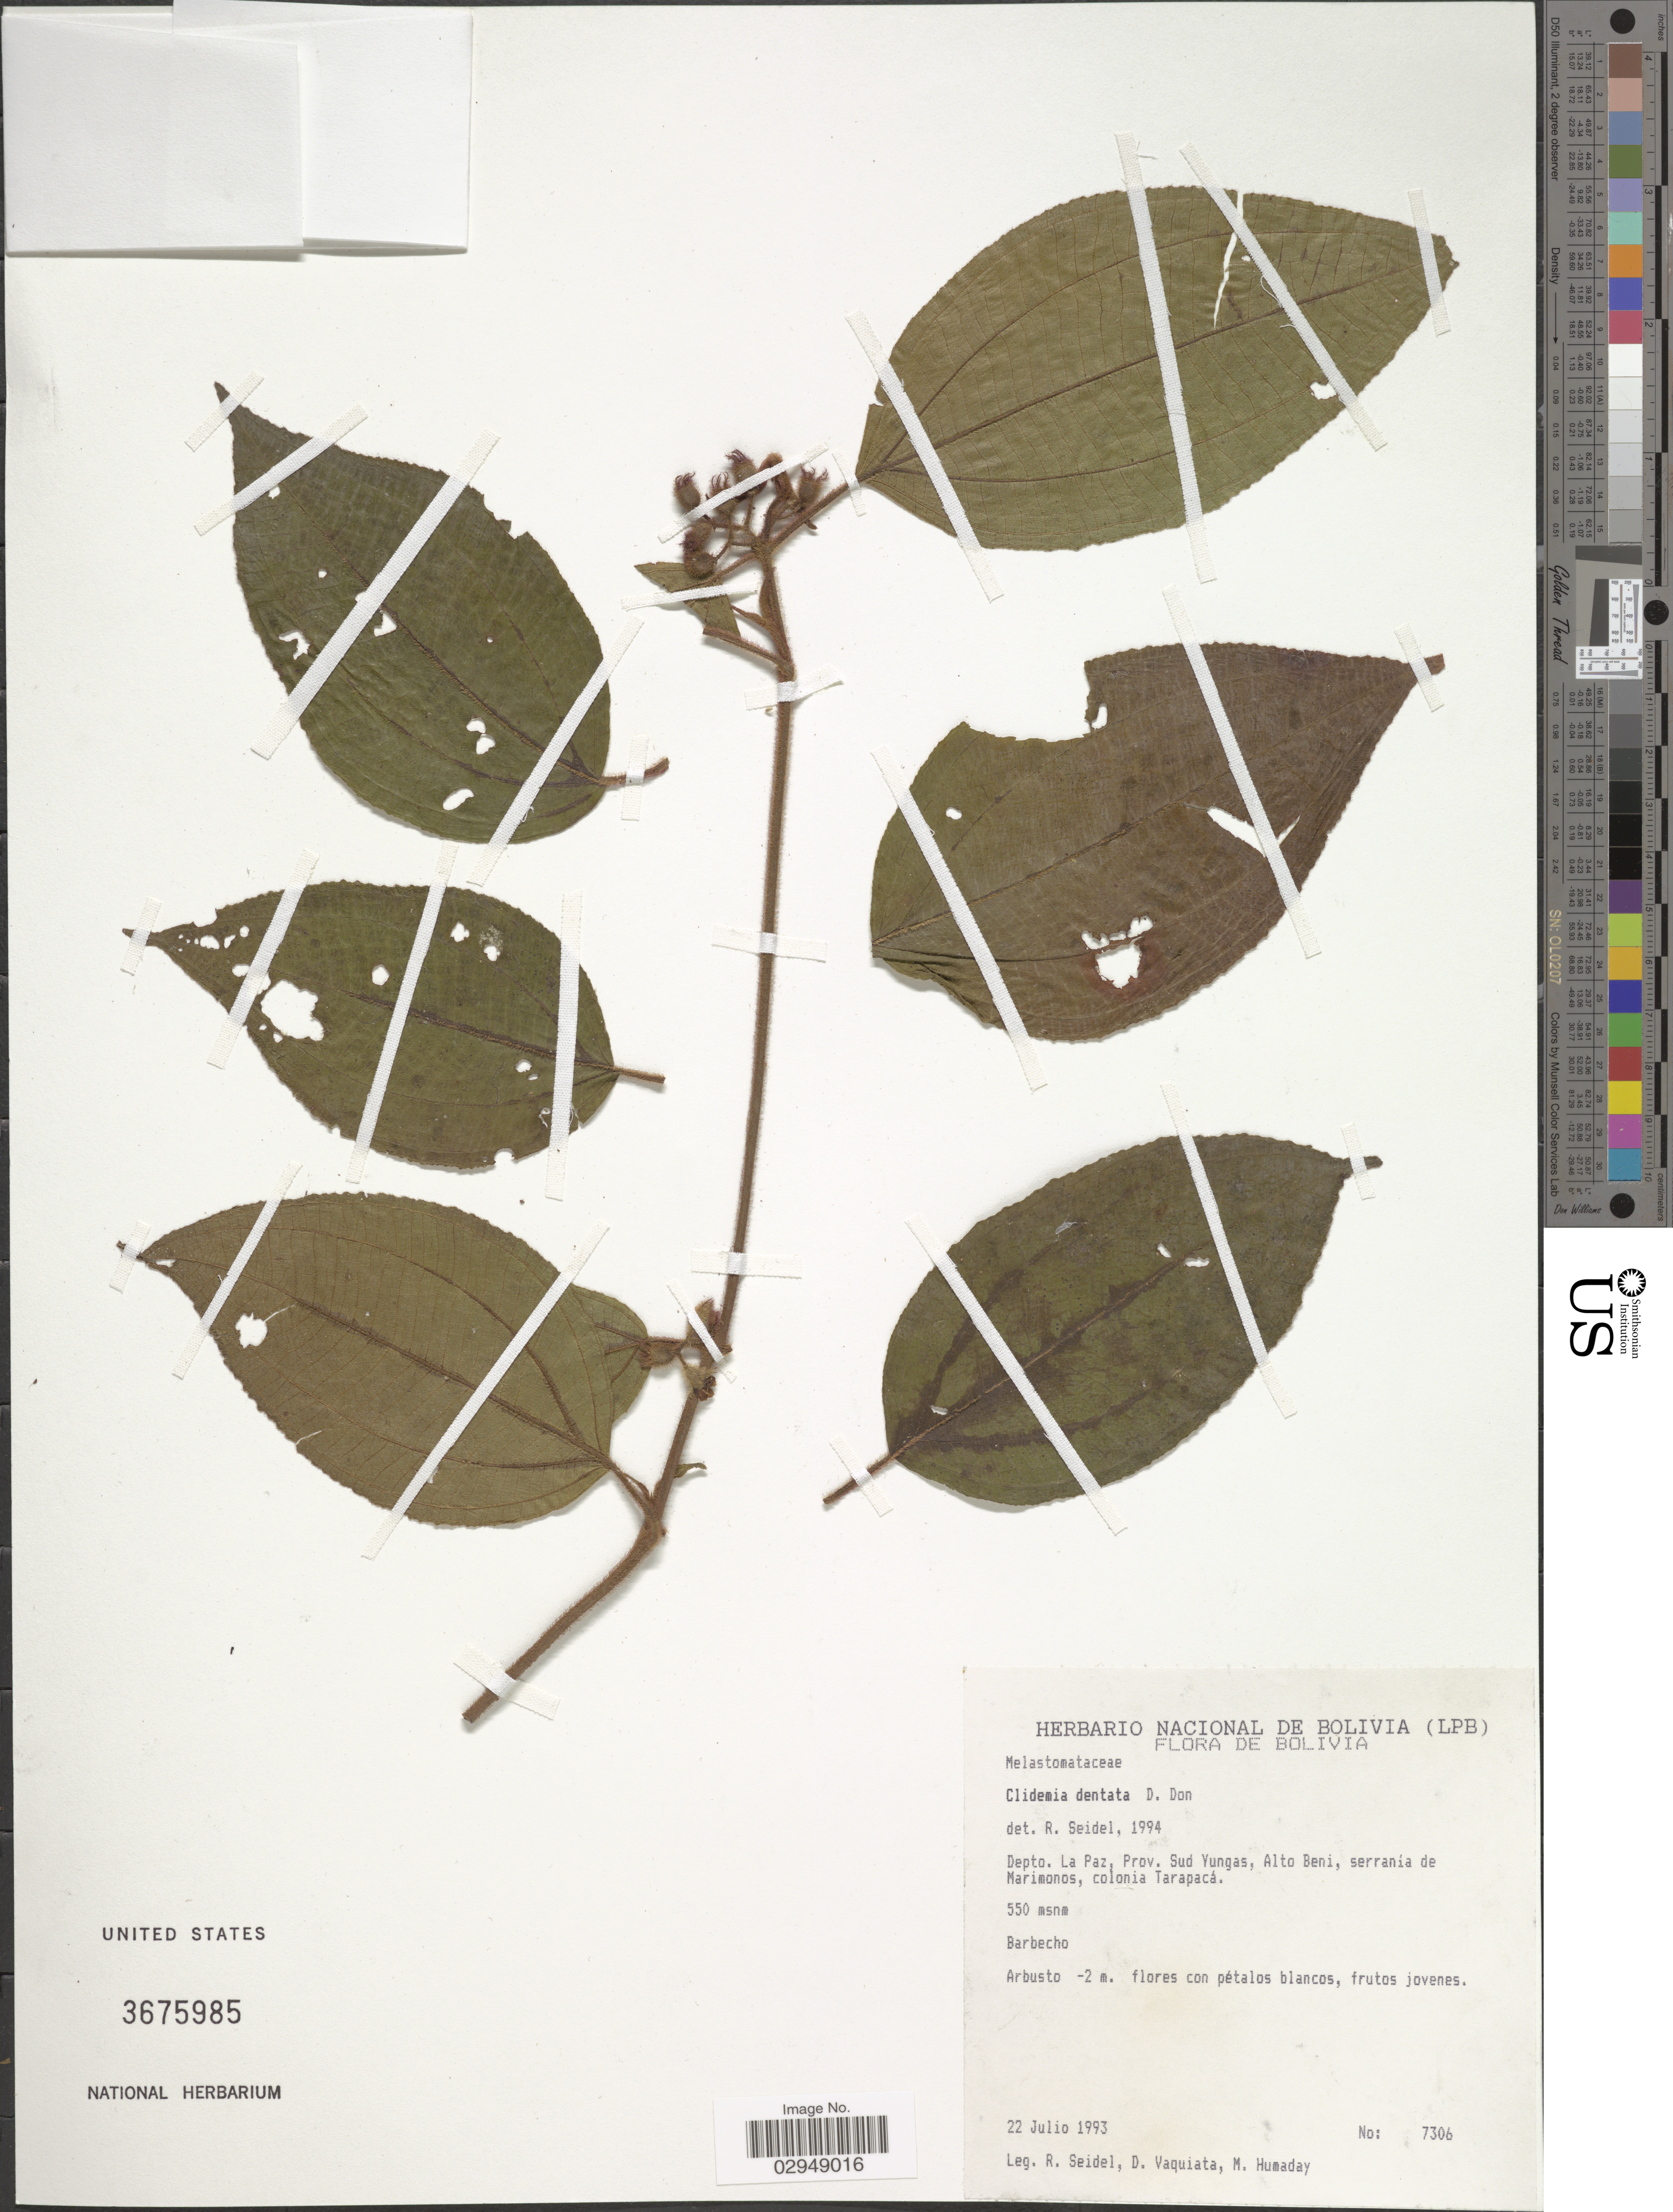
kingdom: Plantae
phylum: Tracheophyta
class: Magnoliopsida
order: Myrtales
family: Melastomataceae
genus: Clidemia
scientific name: Clidemia dentata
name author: D. Don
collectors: R. Seidel, D. Vaquiata & M. Humaday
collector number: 7306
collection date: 1993-07-22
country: Bolivia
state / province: La Paz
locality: Prov. Sud Yungas, Alto Beni, serranía de Marimonos, colonia Tarapacá.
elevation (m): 550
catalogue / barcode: US 3675985